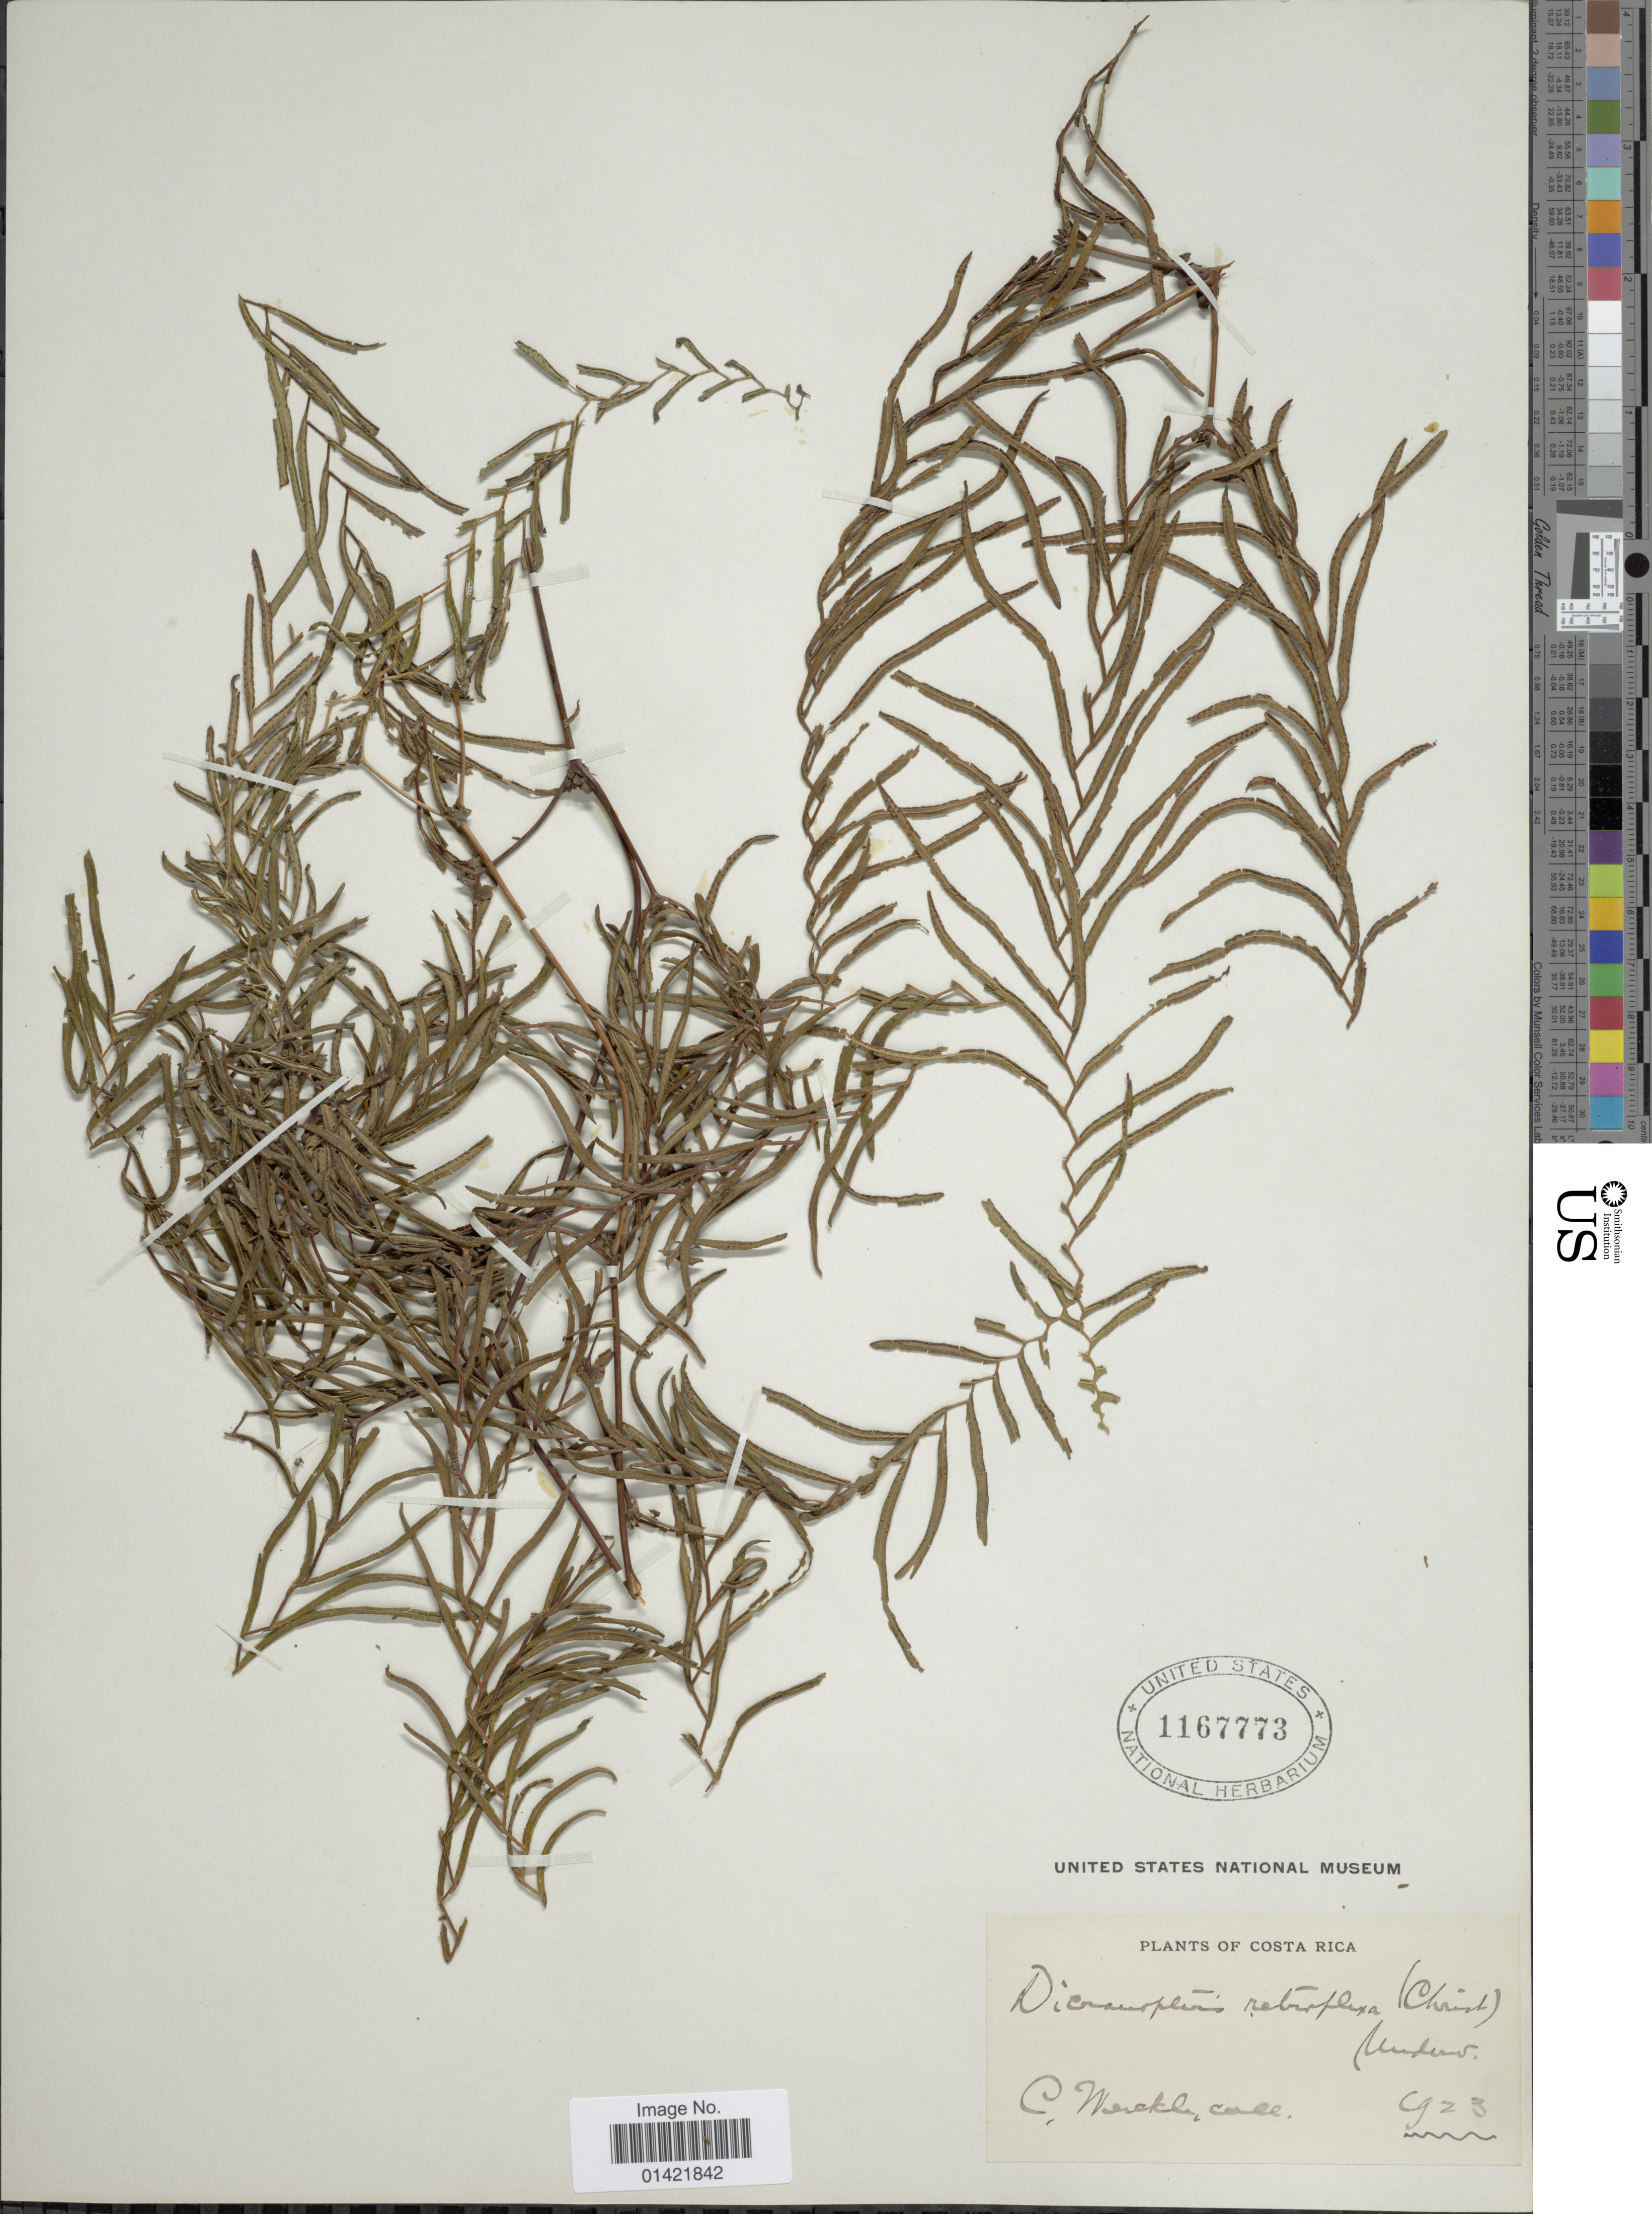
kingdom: Plantae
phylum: Tracheophyta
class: Polypodiopsida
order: Gleicheniales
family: Gleicheniaceae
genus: Sticherus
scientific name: Sticherus retroflexus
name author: (Bornm. ex Christ) Copel.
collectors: C. C Wercklé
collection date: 1923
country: Costa Rica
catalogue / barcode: US 1167773